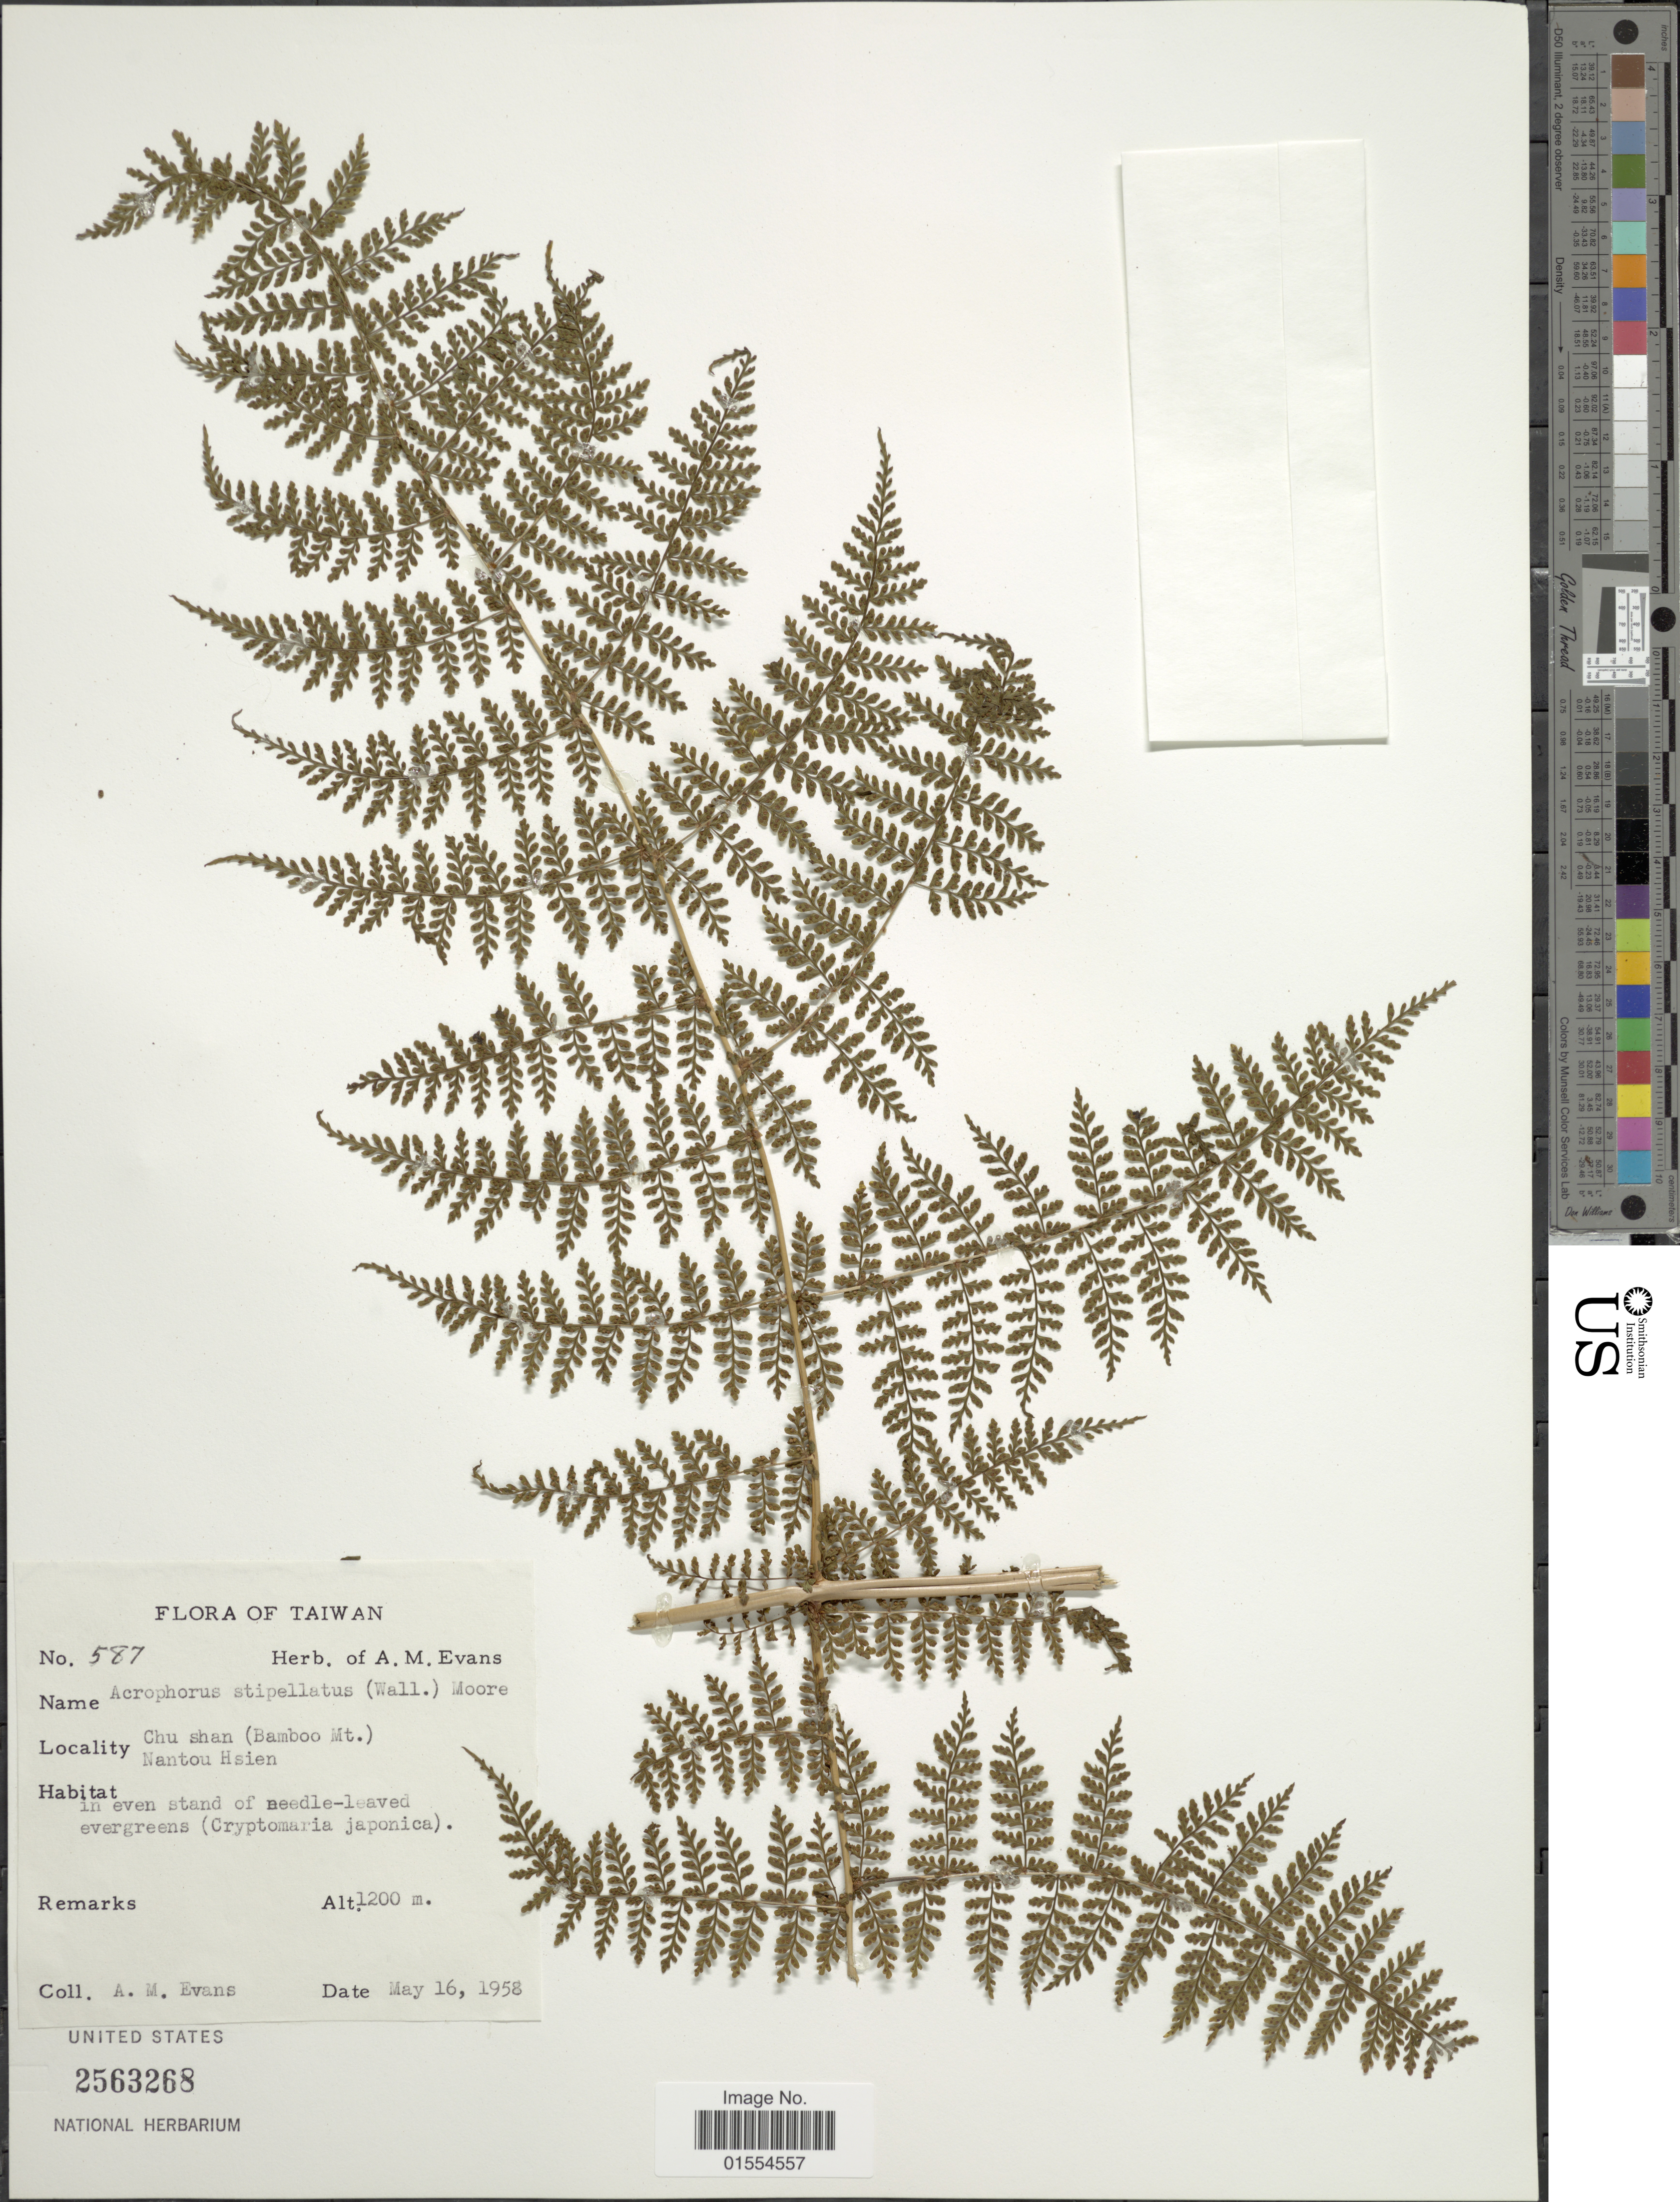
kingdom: Plantae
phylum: Tracheophyta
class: Polypodiopsida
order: Polypodiales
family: Dryopteridaceae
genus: Dryopteris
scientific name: Dryopteris nodosa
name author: (C. Presl) Li Bing Zhang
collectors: A. M. Evans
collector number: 587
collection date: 1958-05-16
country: Taiwan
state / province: Nantou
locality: Taiwan, Chu Shan (Bamboo Mt.), Nantou Hsien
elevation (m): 1200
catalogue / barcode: US 2563268